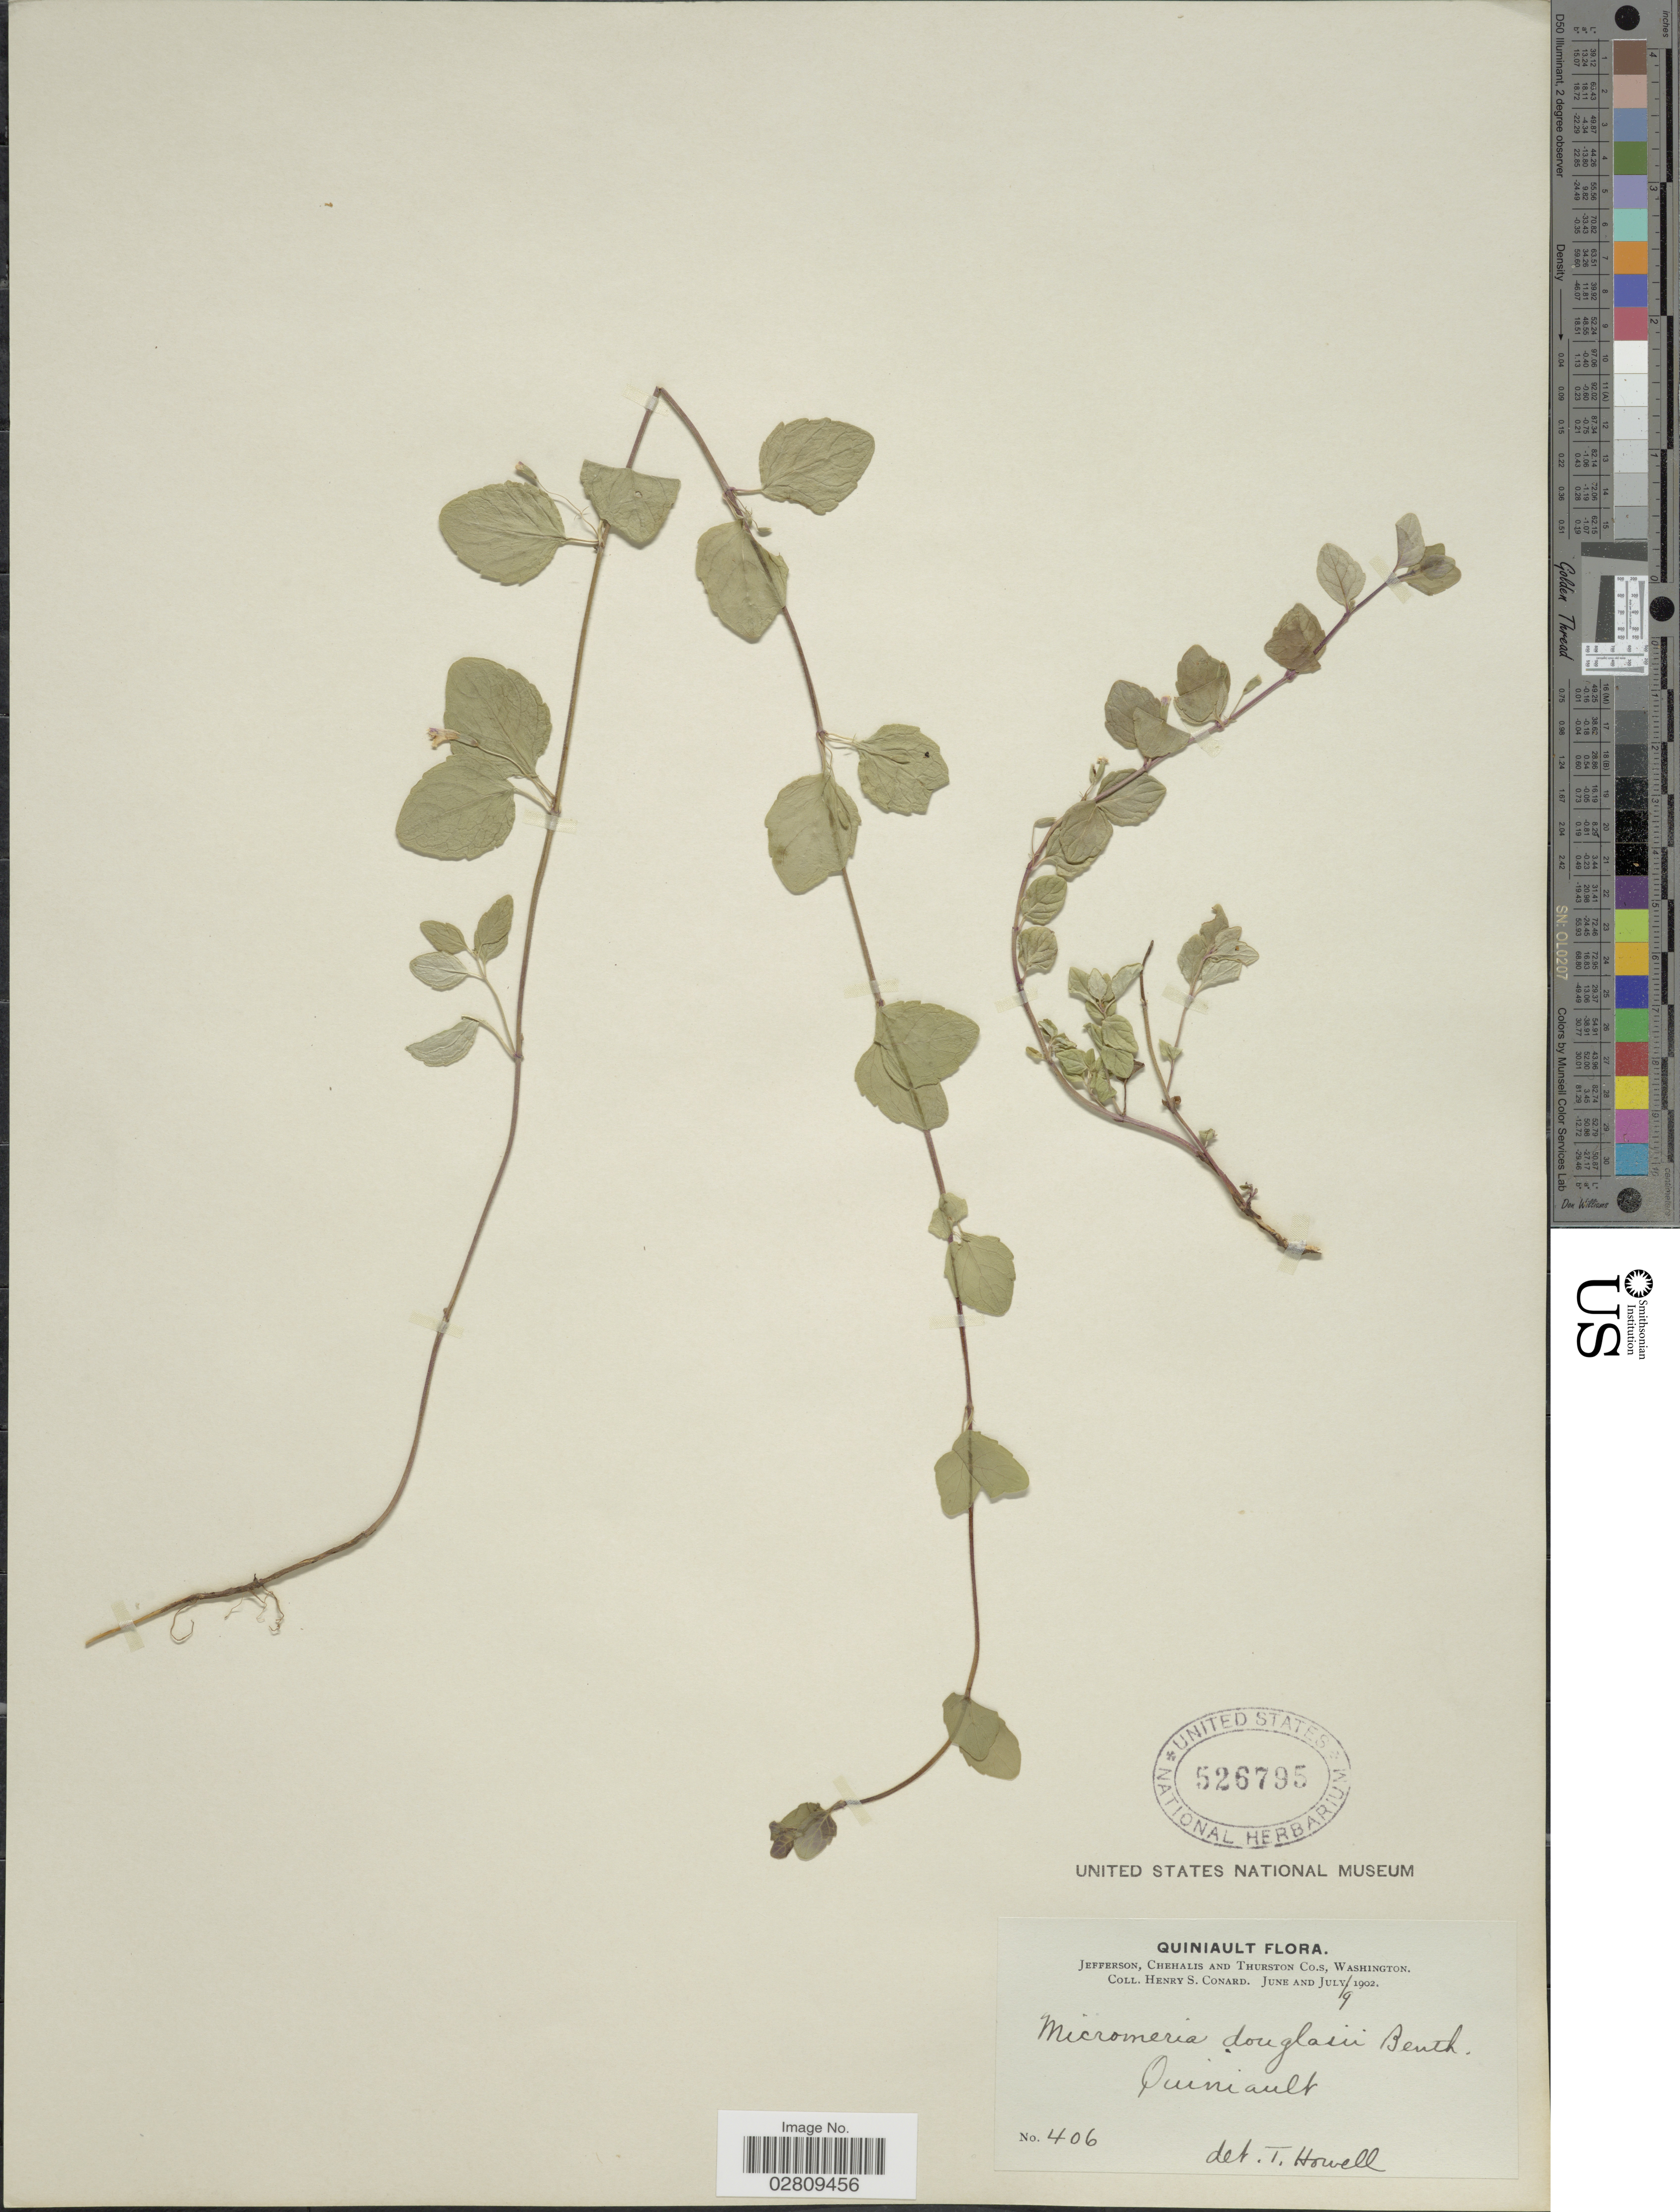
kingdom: Plantae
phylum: Tracheophyta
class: Magnoliopsida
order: Lamiales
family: Lamiaceae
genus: Micromeria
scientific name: Micromeria douglasii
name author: Benth.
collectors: H. S. Conard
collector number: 406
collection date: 1902-07-09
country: United States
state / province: Washington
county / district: Thurston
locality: Quiniault. Jefferson, Chehalis and Thurston Co.s.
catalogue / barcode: US 526795